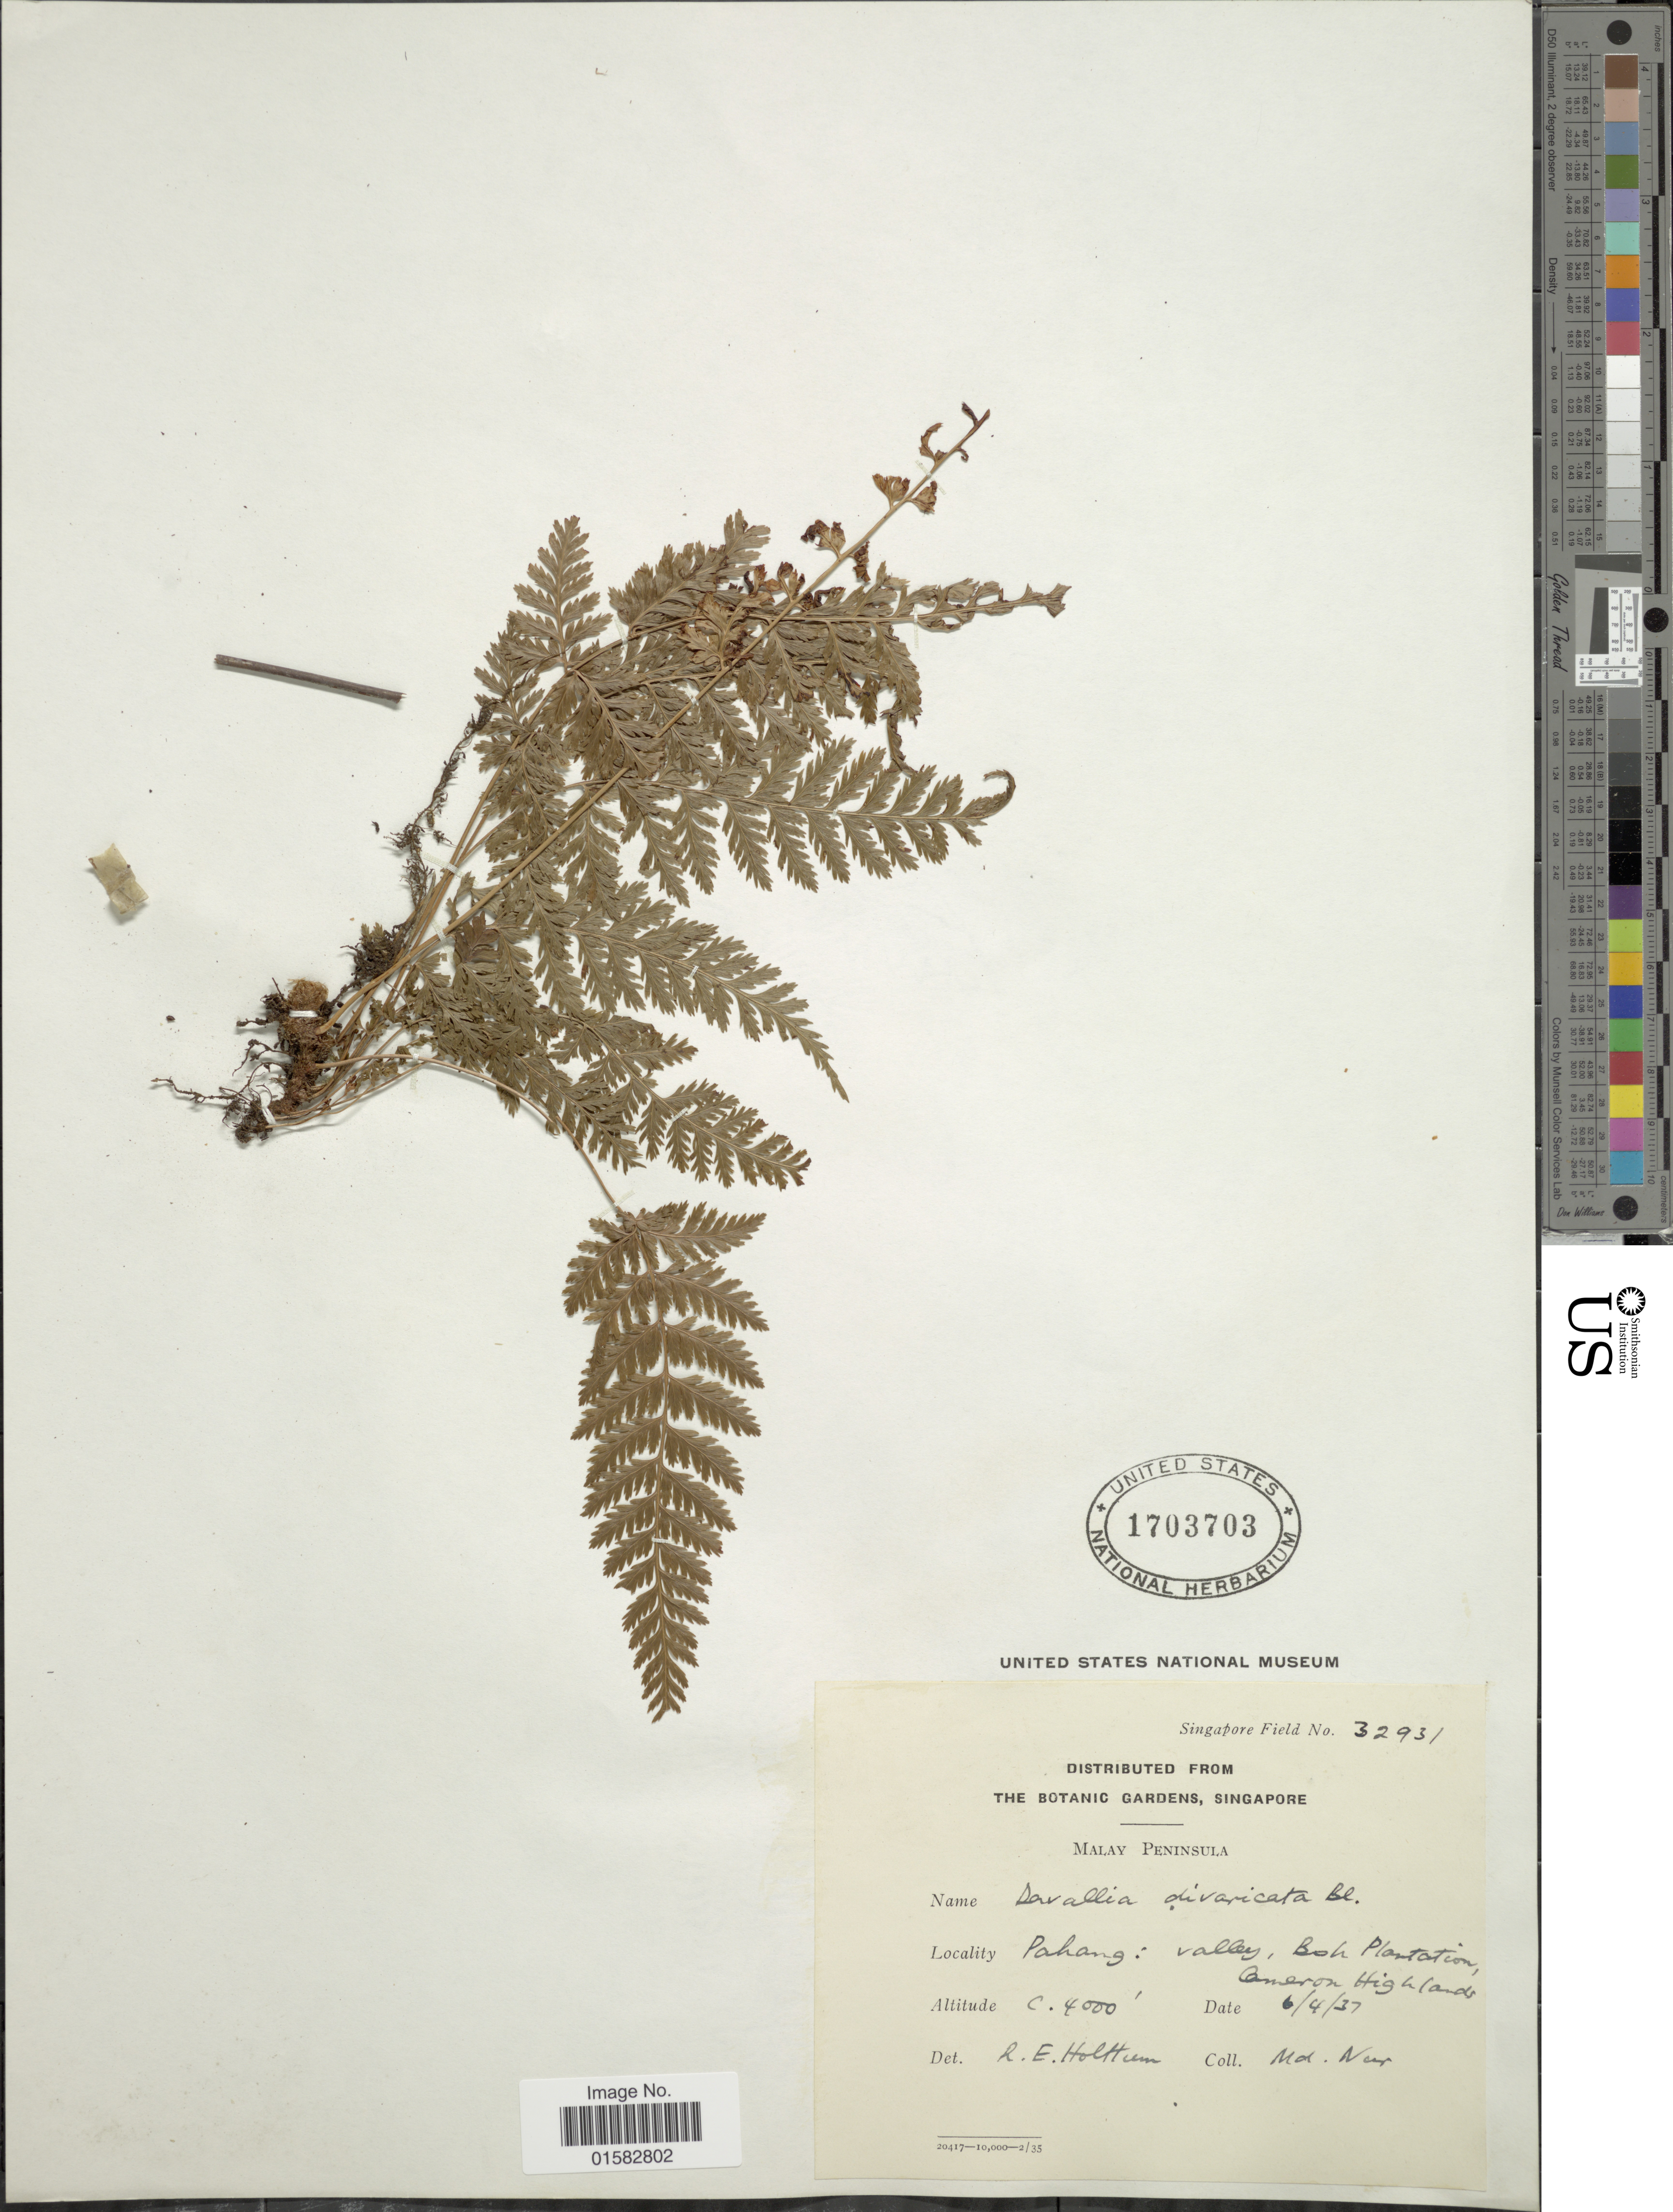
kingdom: Plantae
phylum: Tracheophyta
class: Polypodiopsida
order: Polypodiales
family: Davalliaceae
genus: Davallia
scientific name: Davallia divaricata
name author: Blume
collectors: M. Nur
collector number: Sigapore Field 32931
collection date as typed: Transcribed d/m/y: 6/4/37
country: Malaysia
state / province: Pahang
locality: Singapore, Malay Peninsula, Pahang, valley Boh, Plantation, Cameron Highlands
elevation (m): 1219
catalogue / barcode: US 1703703